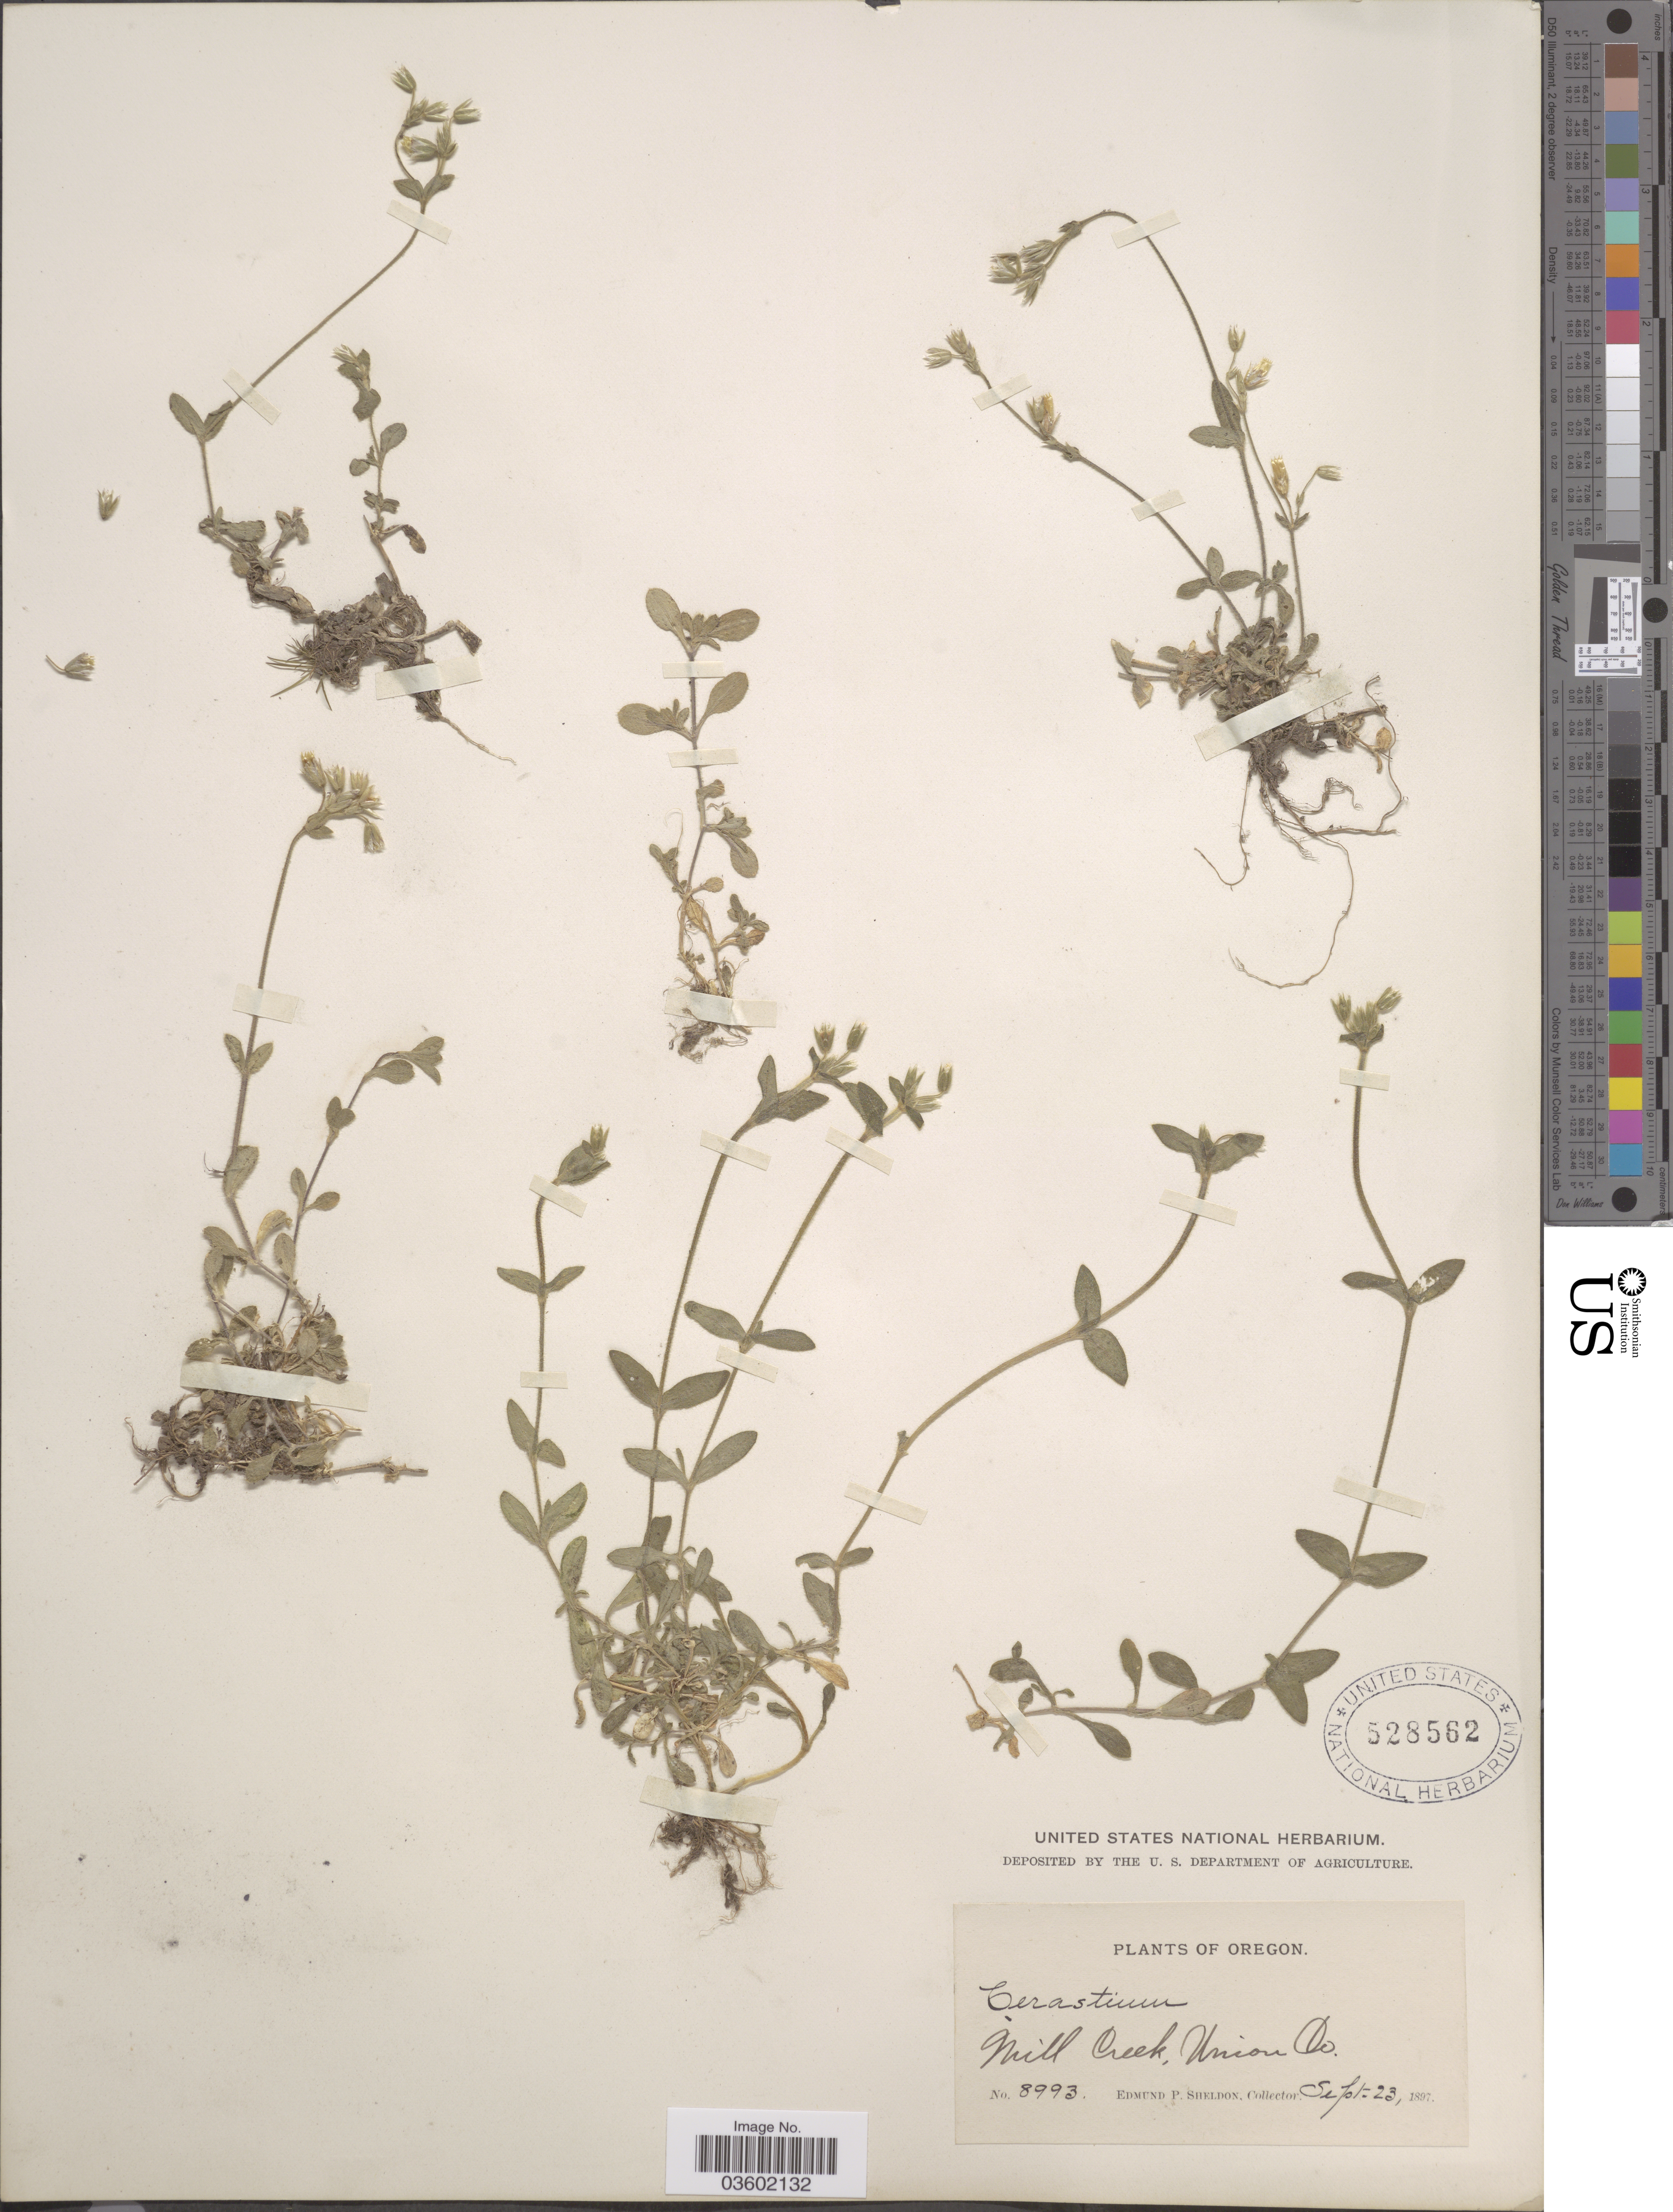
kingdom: Plantae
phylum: Tracheophyta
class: Magnoliopsida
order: Caryophyllales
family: Caryophyllaceae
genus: Cerastium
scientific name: Cerastium vulgatum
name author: L.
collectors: E. P. Sheldon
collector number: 8993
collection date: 1897-09-23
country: United States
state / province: Oregon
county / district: Union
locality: Mill Creek, Union Co.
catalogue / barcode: US 528562